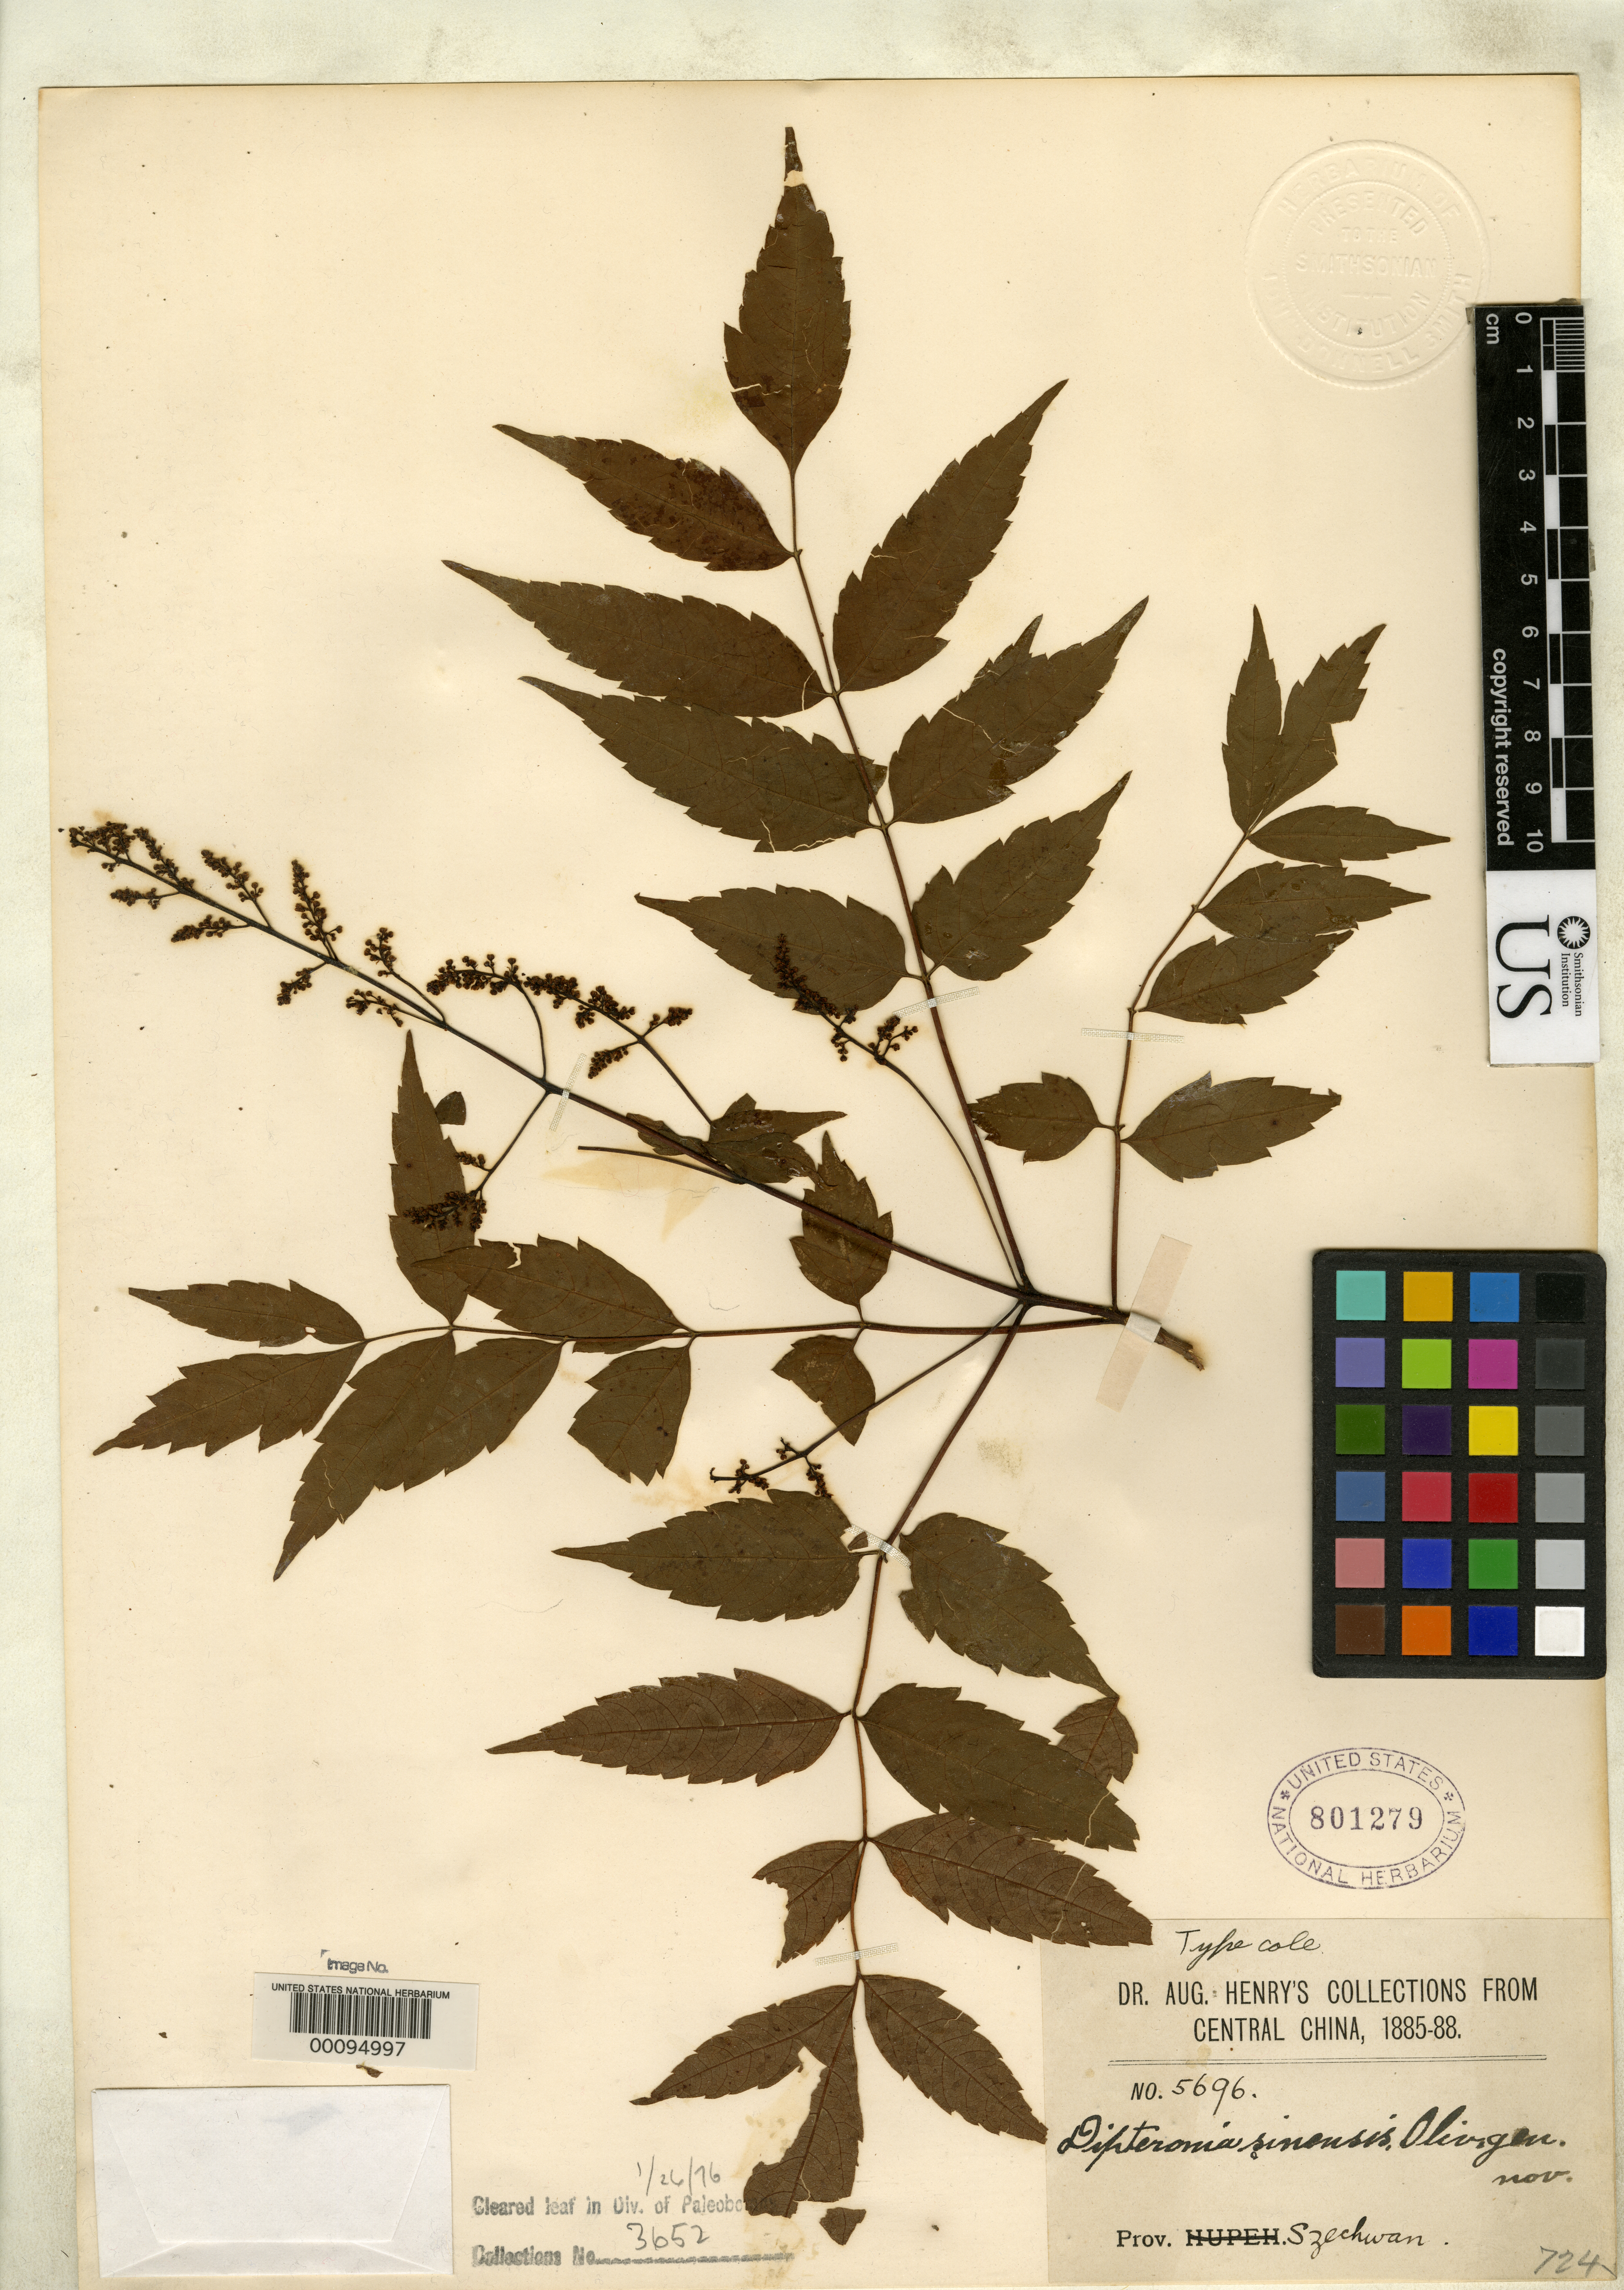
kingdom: Plantae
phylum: Tracheophyta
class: Magnoliopsida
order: Sapindales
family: Sapindaceae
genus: Dipteronia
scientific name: Dipteronia sinensis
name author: Oliv.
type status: Isosyntype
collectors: A. Henry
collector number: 5696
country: China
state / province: Sichuan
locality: South Wushan.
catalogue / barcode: US 801279